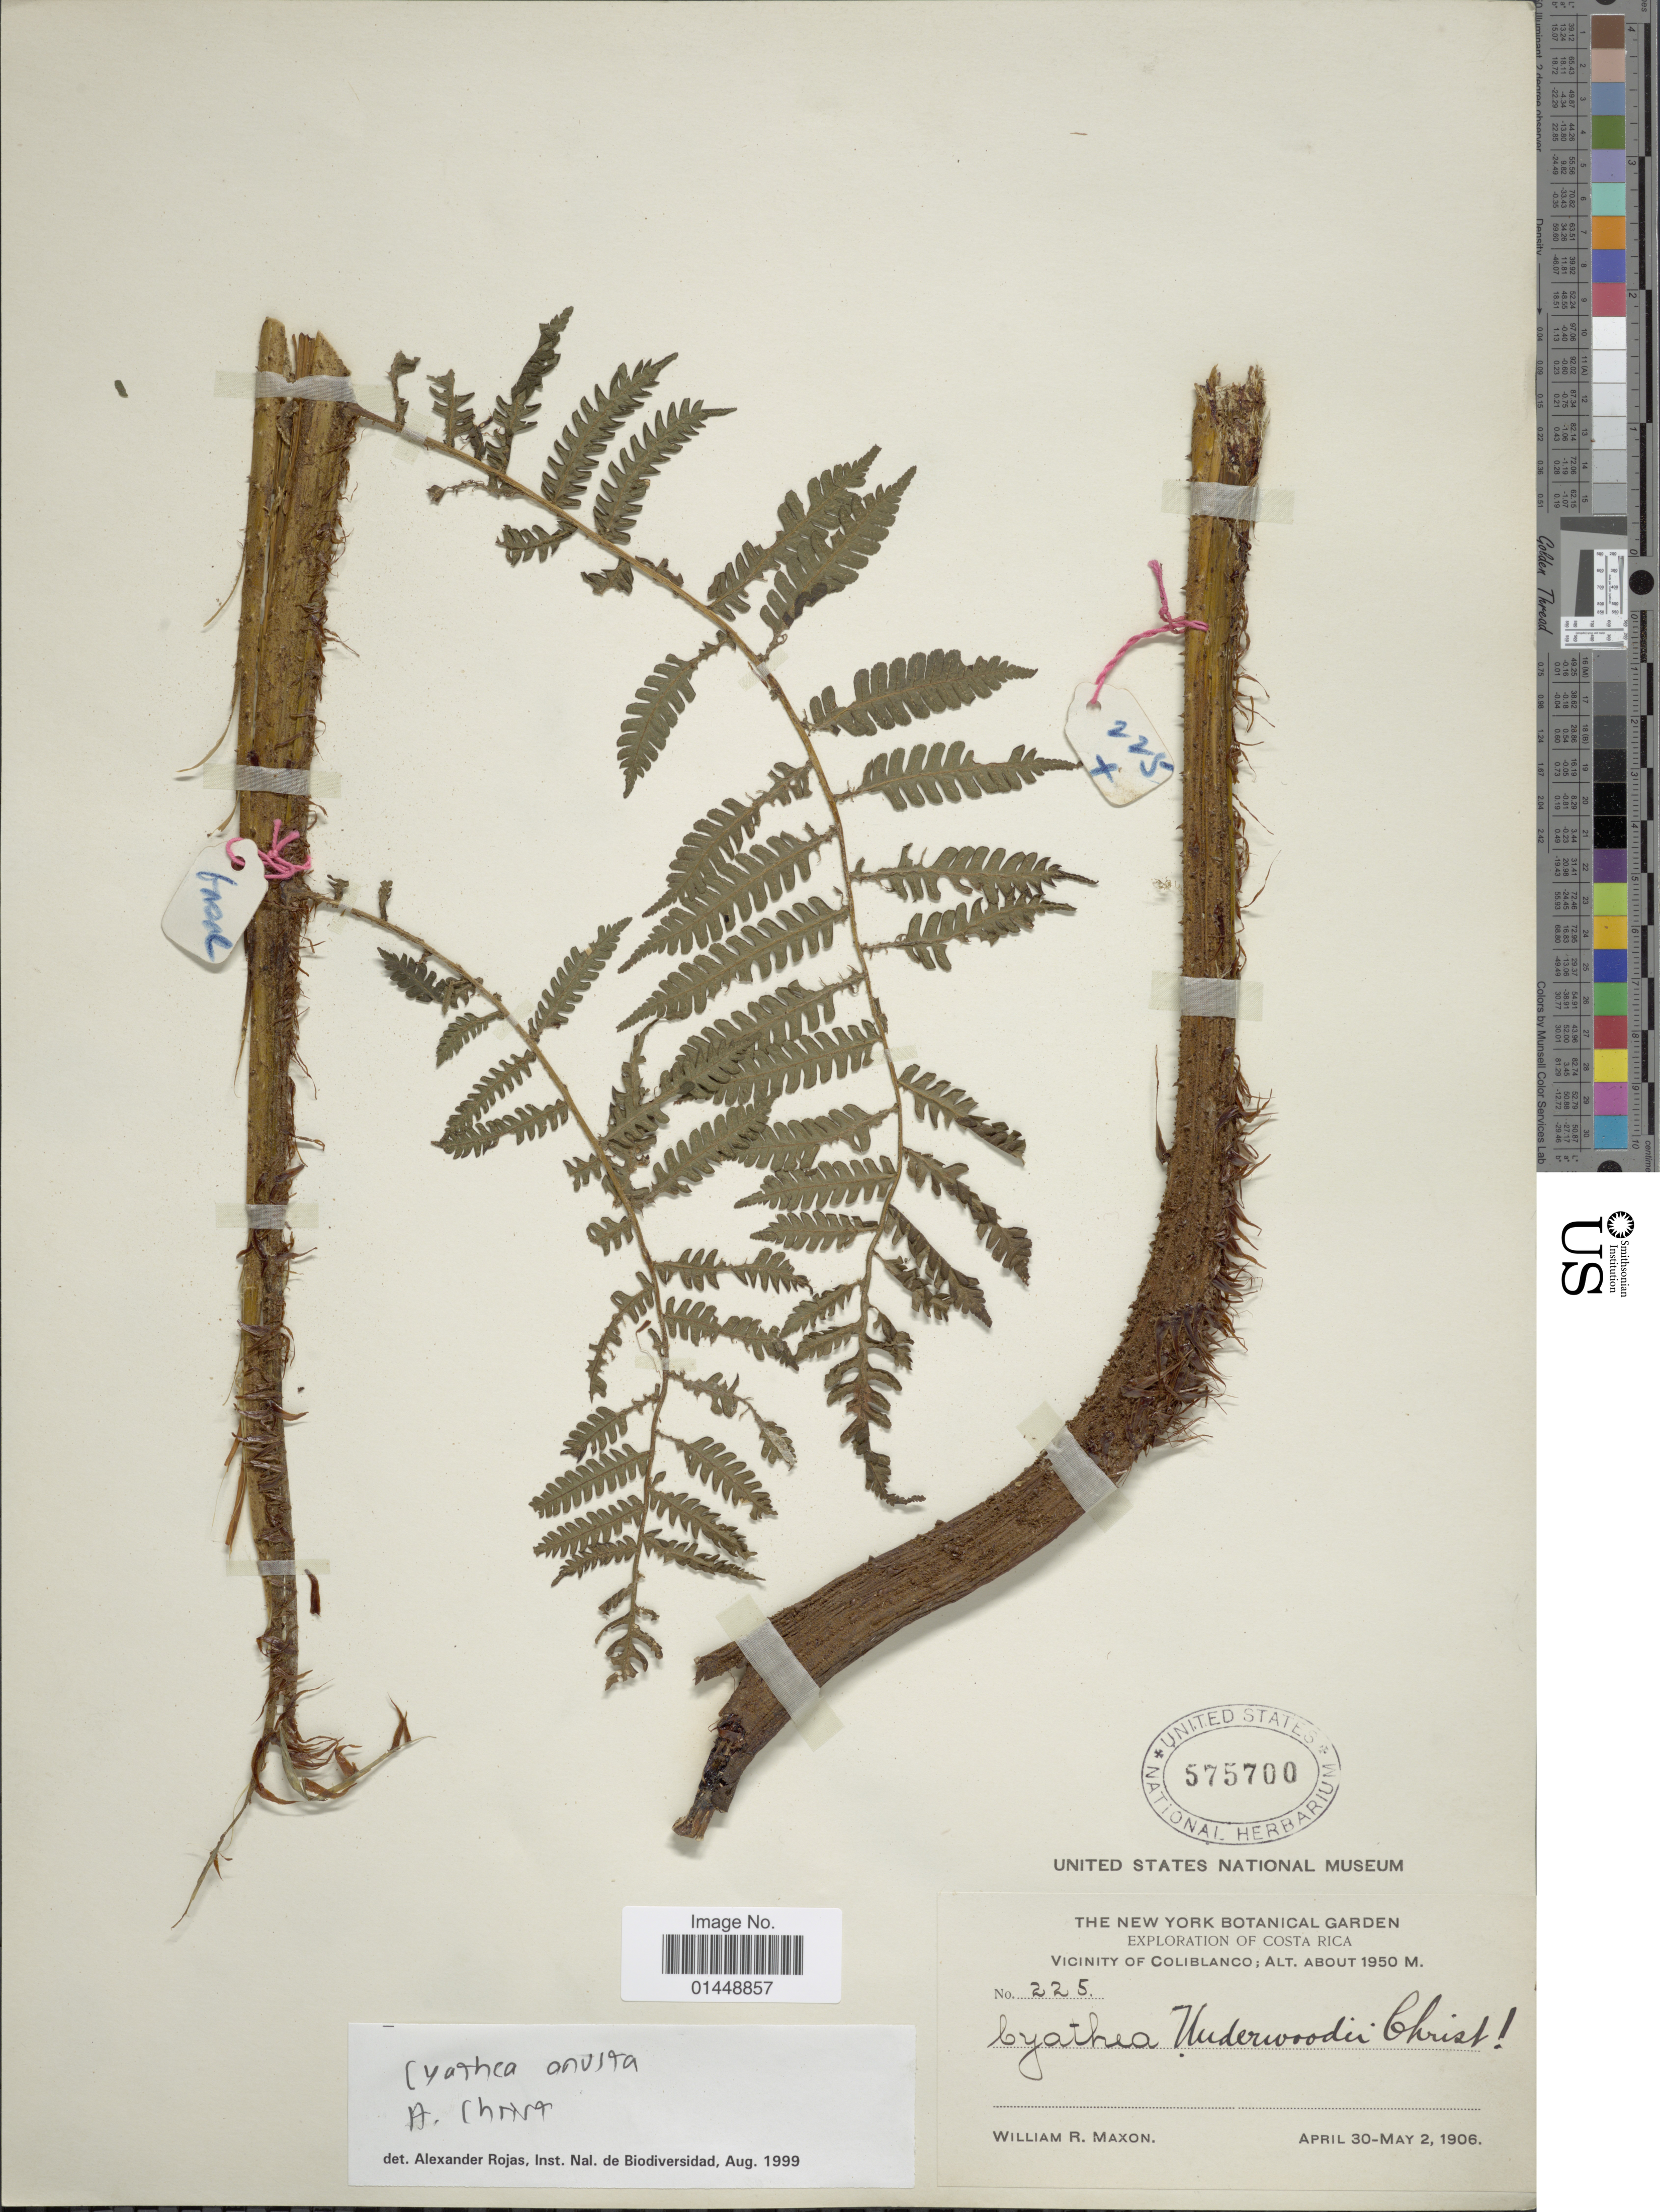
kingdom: Plantae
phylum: Tracheophyta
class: Polypodiopsida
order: Cyatheales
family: Cyatheaceae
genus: Cyathea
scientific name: Cyathea fulva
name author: (M. Martens & Galeotti) Fée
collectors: W. R. Maxon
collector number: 225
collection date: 1906-04-30/1906-05-02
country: Costa Rica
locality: Vicinity of Coliblanco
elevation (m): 1950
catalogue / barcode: US 575700